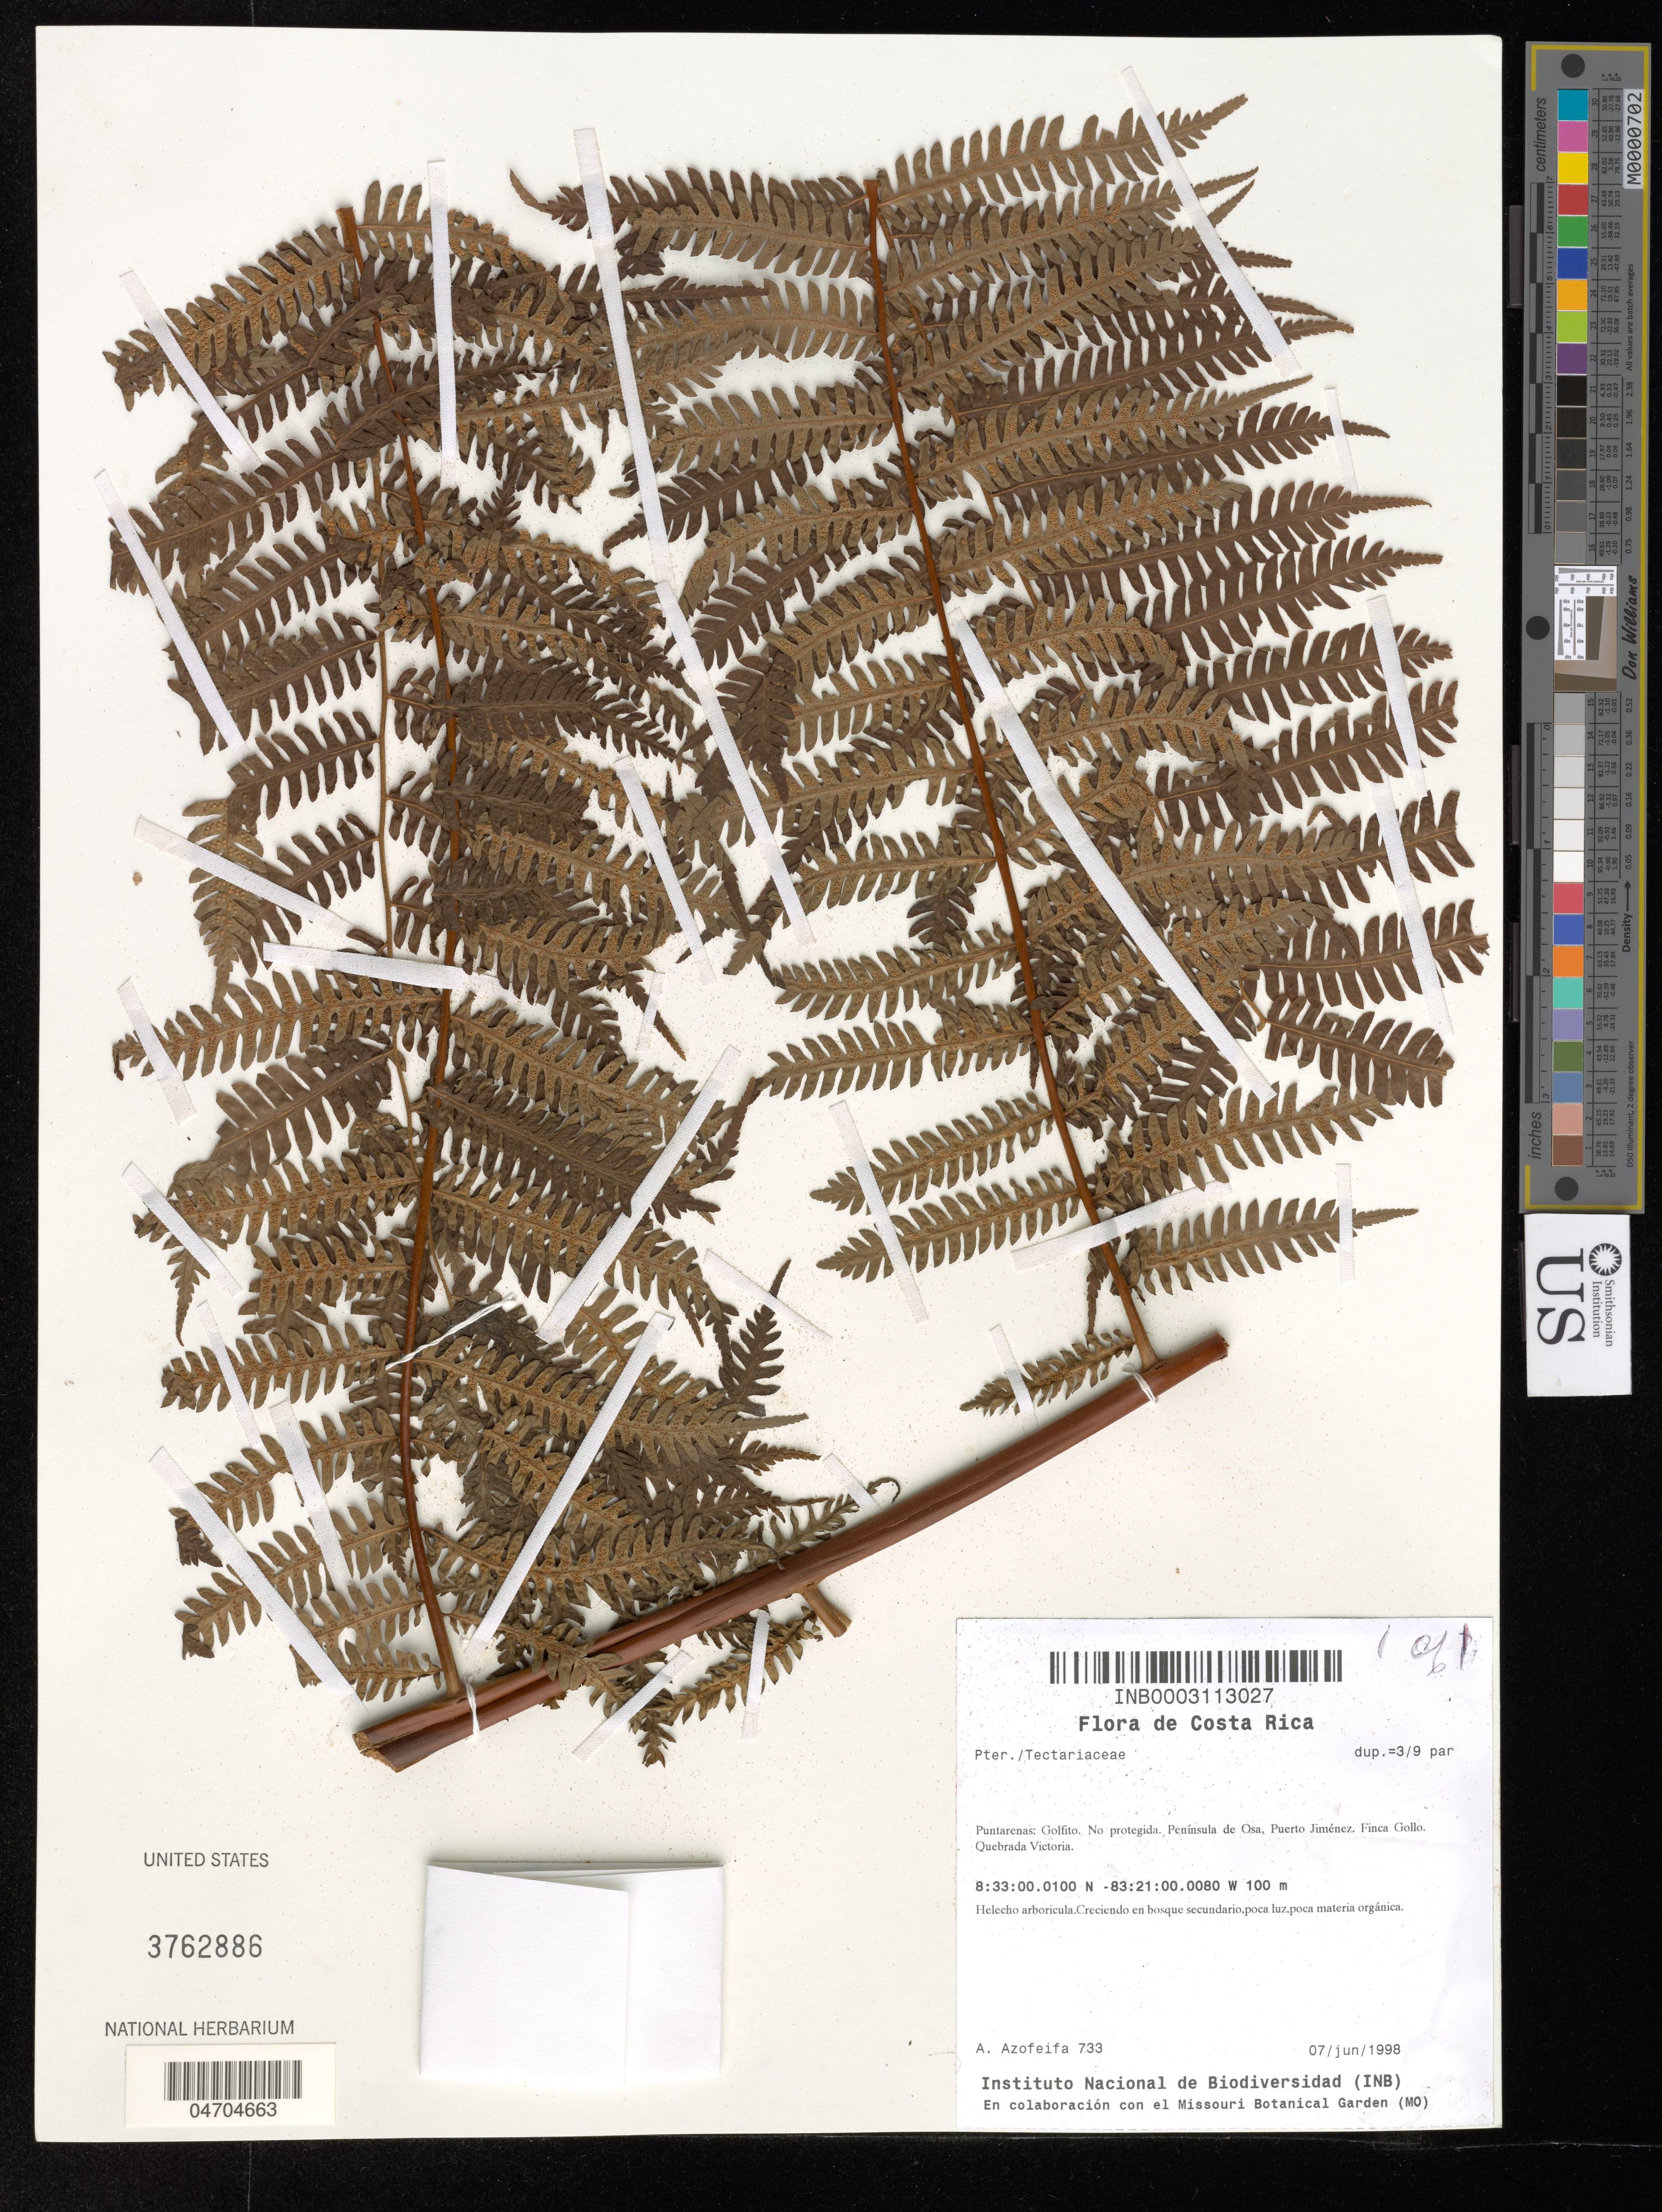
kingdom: Plantae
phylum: Tracheophyta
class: Polypodiopsida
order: Cyatheales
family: Cyatheaceae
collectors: A. Azofeifa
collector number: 733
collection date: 1998-06-07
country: Costa Rica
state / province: Puntarenas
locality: Golfito. No protegida. Península de Osa, Puerto Jiménez. Finca Gollo. Quebrada Victoria.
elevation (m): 100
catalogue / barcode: US 3762886